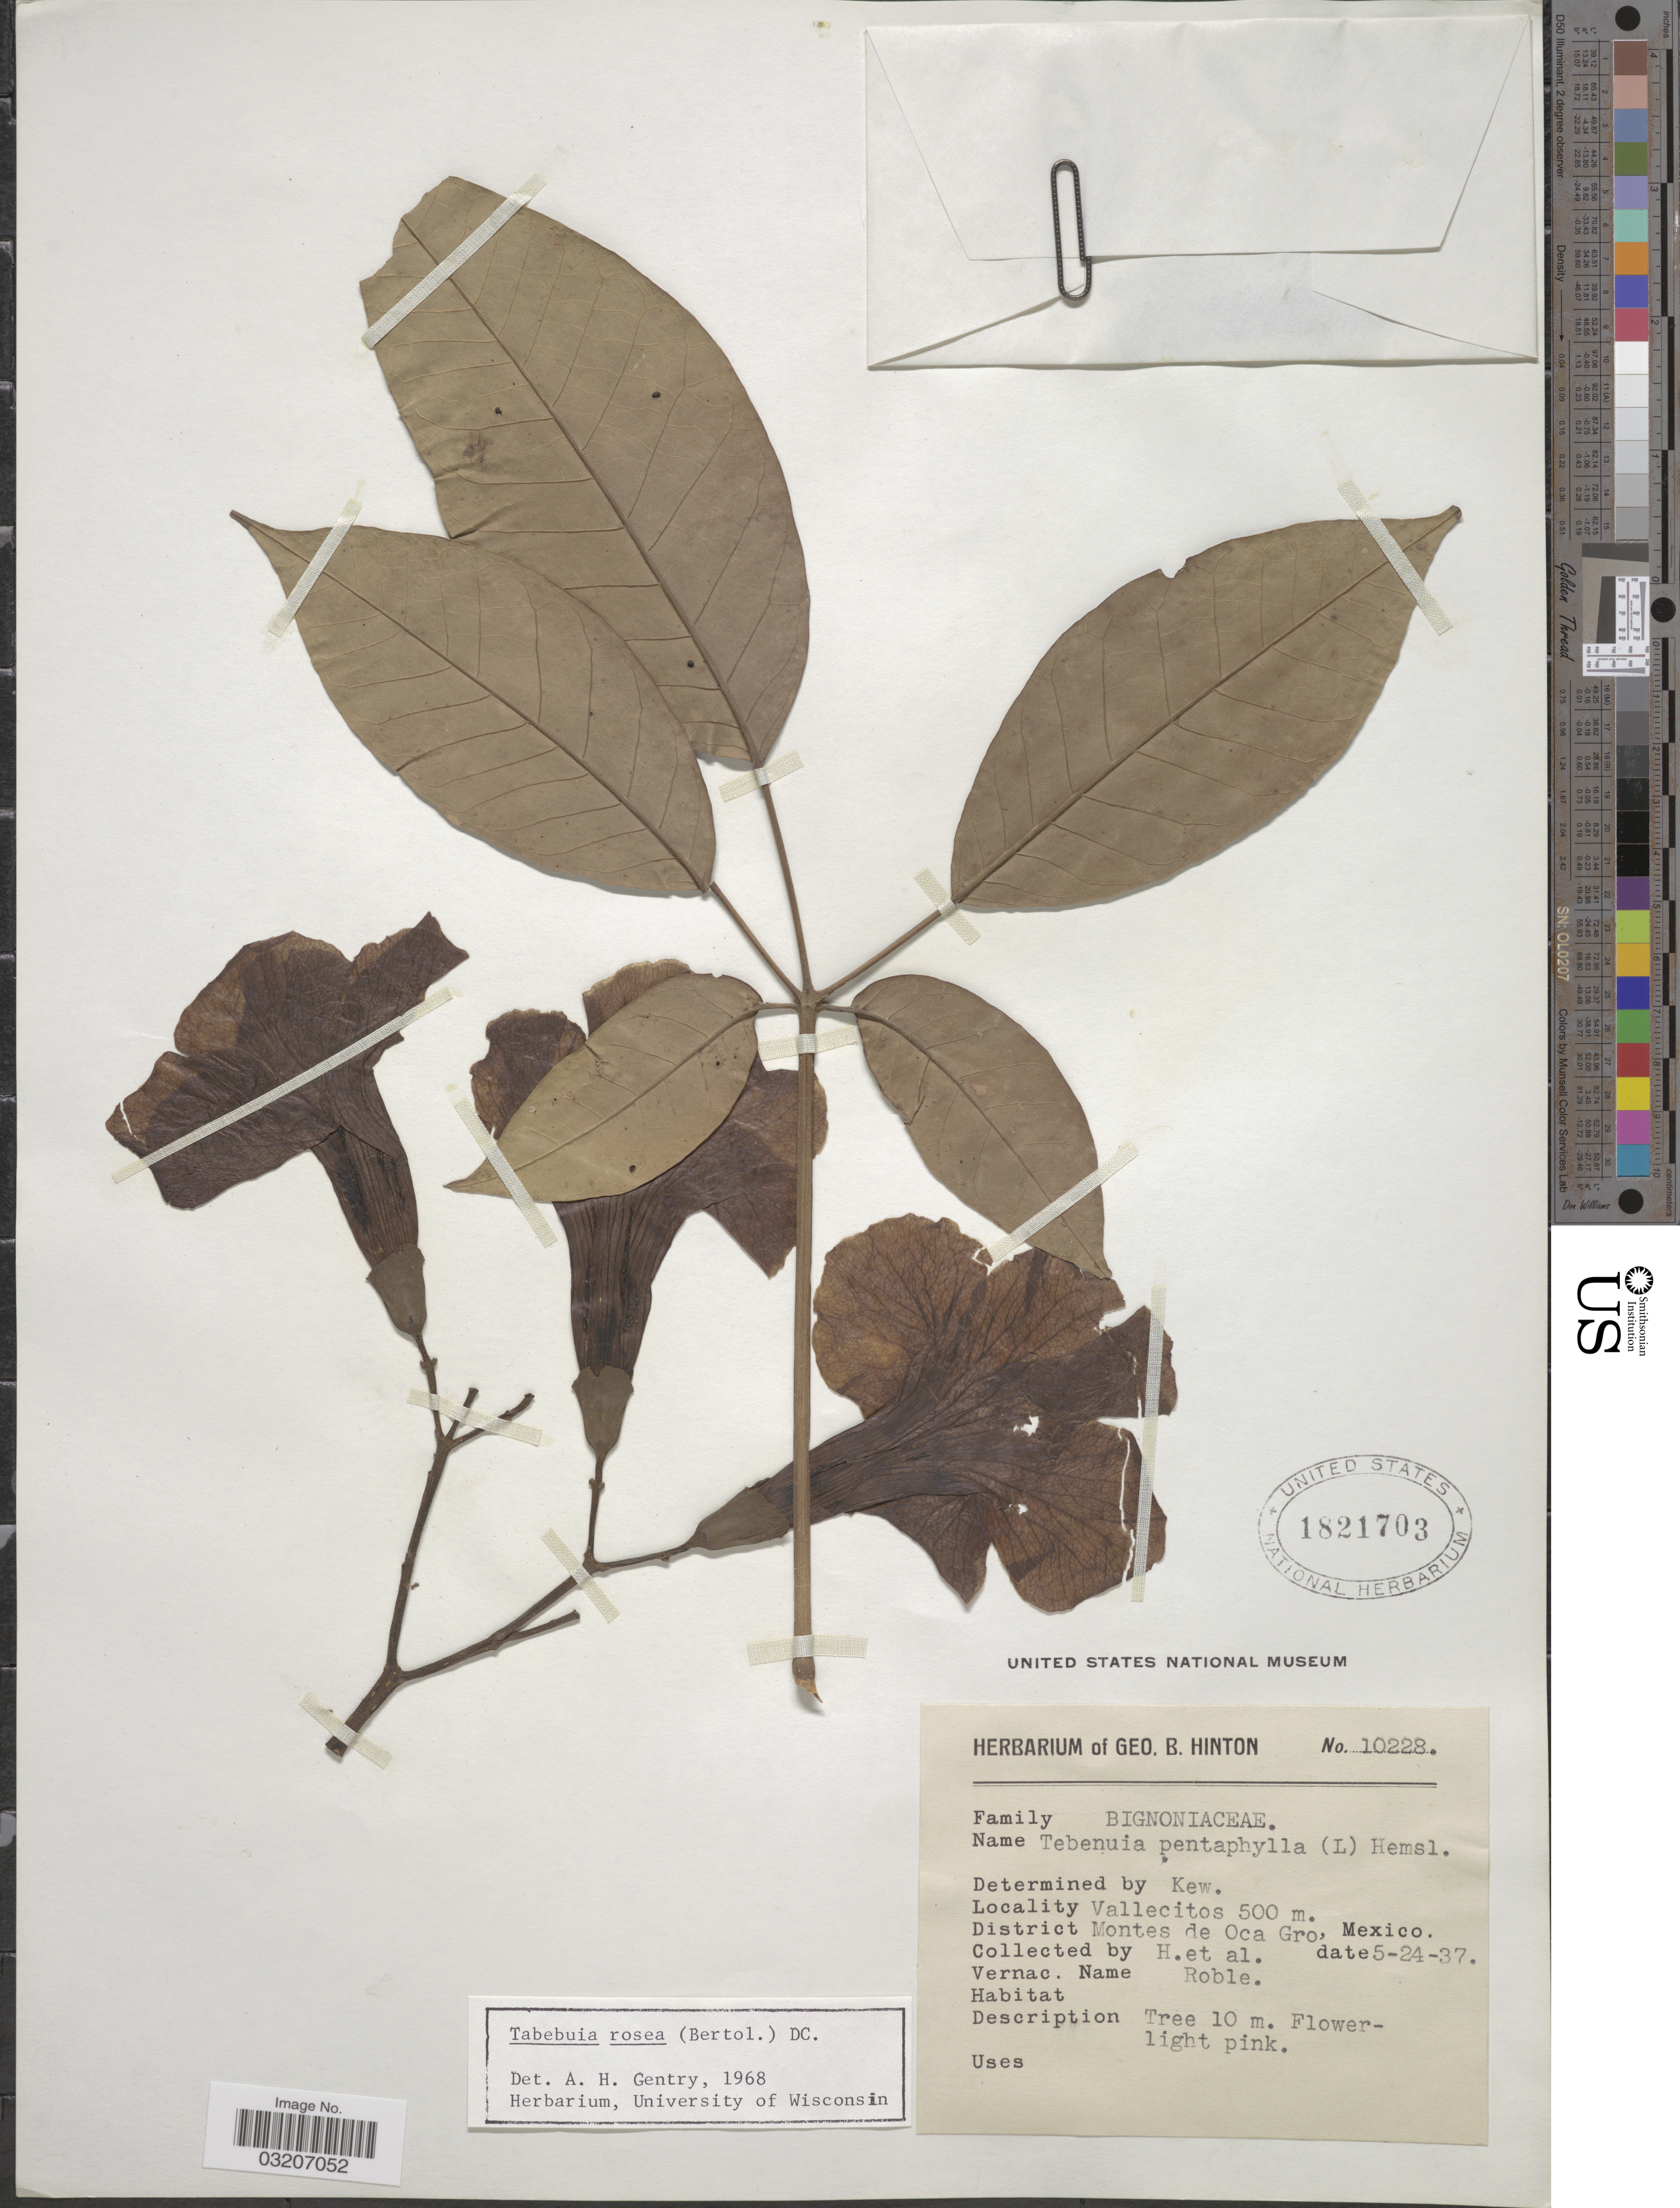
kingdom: Plantae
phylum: Tracheophyta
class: Magnoliopsida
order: Lamiales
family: Bignoniaceae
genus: Tabebuia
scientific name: Tabebuia rosea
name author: (Bertol.) DC.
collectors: G. B. Hinton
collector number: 10228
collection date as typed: Transcribed d/m/y: 24/5/37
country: Mexico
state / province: Guerrero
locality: Vallecitos. District Montes de Oca Gro.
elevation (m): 500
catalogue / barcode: US 1821703